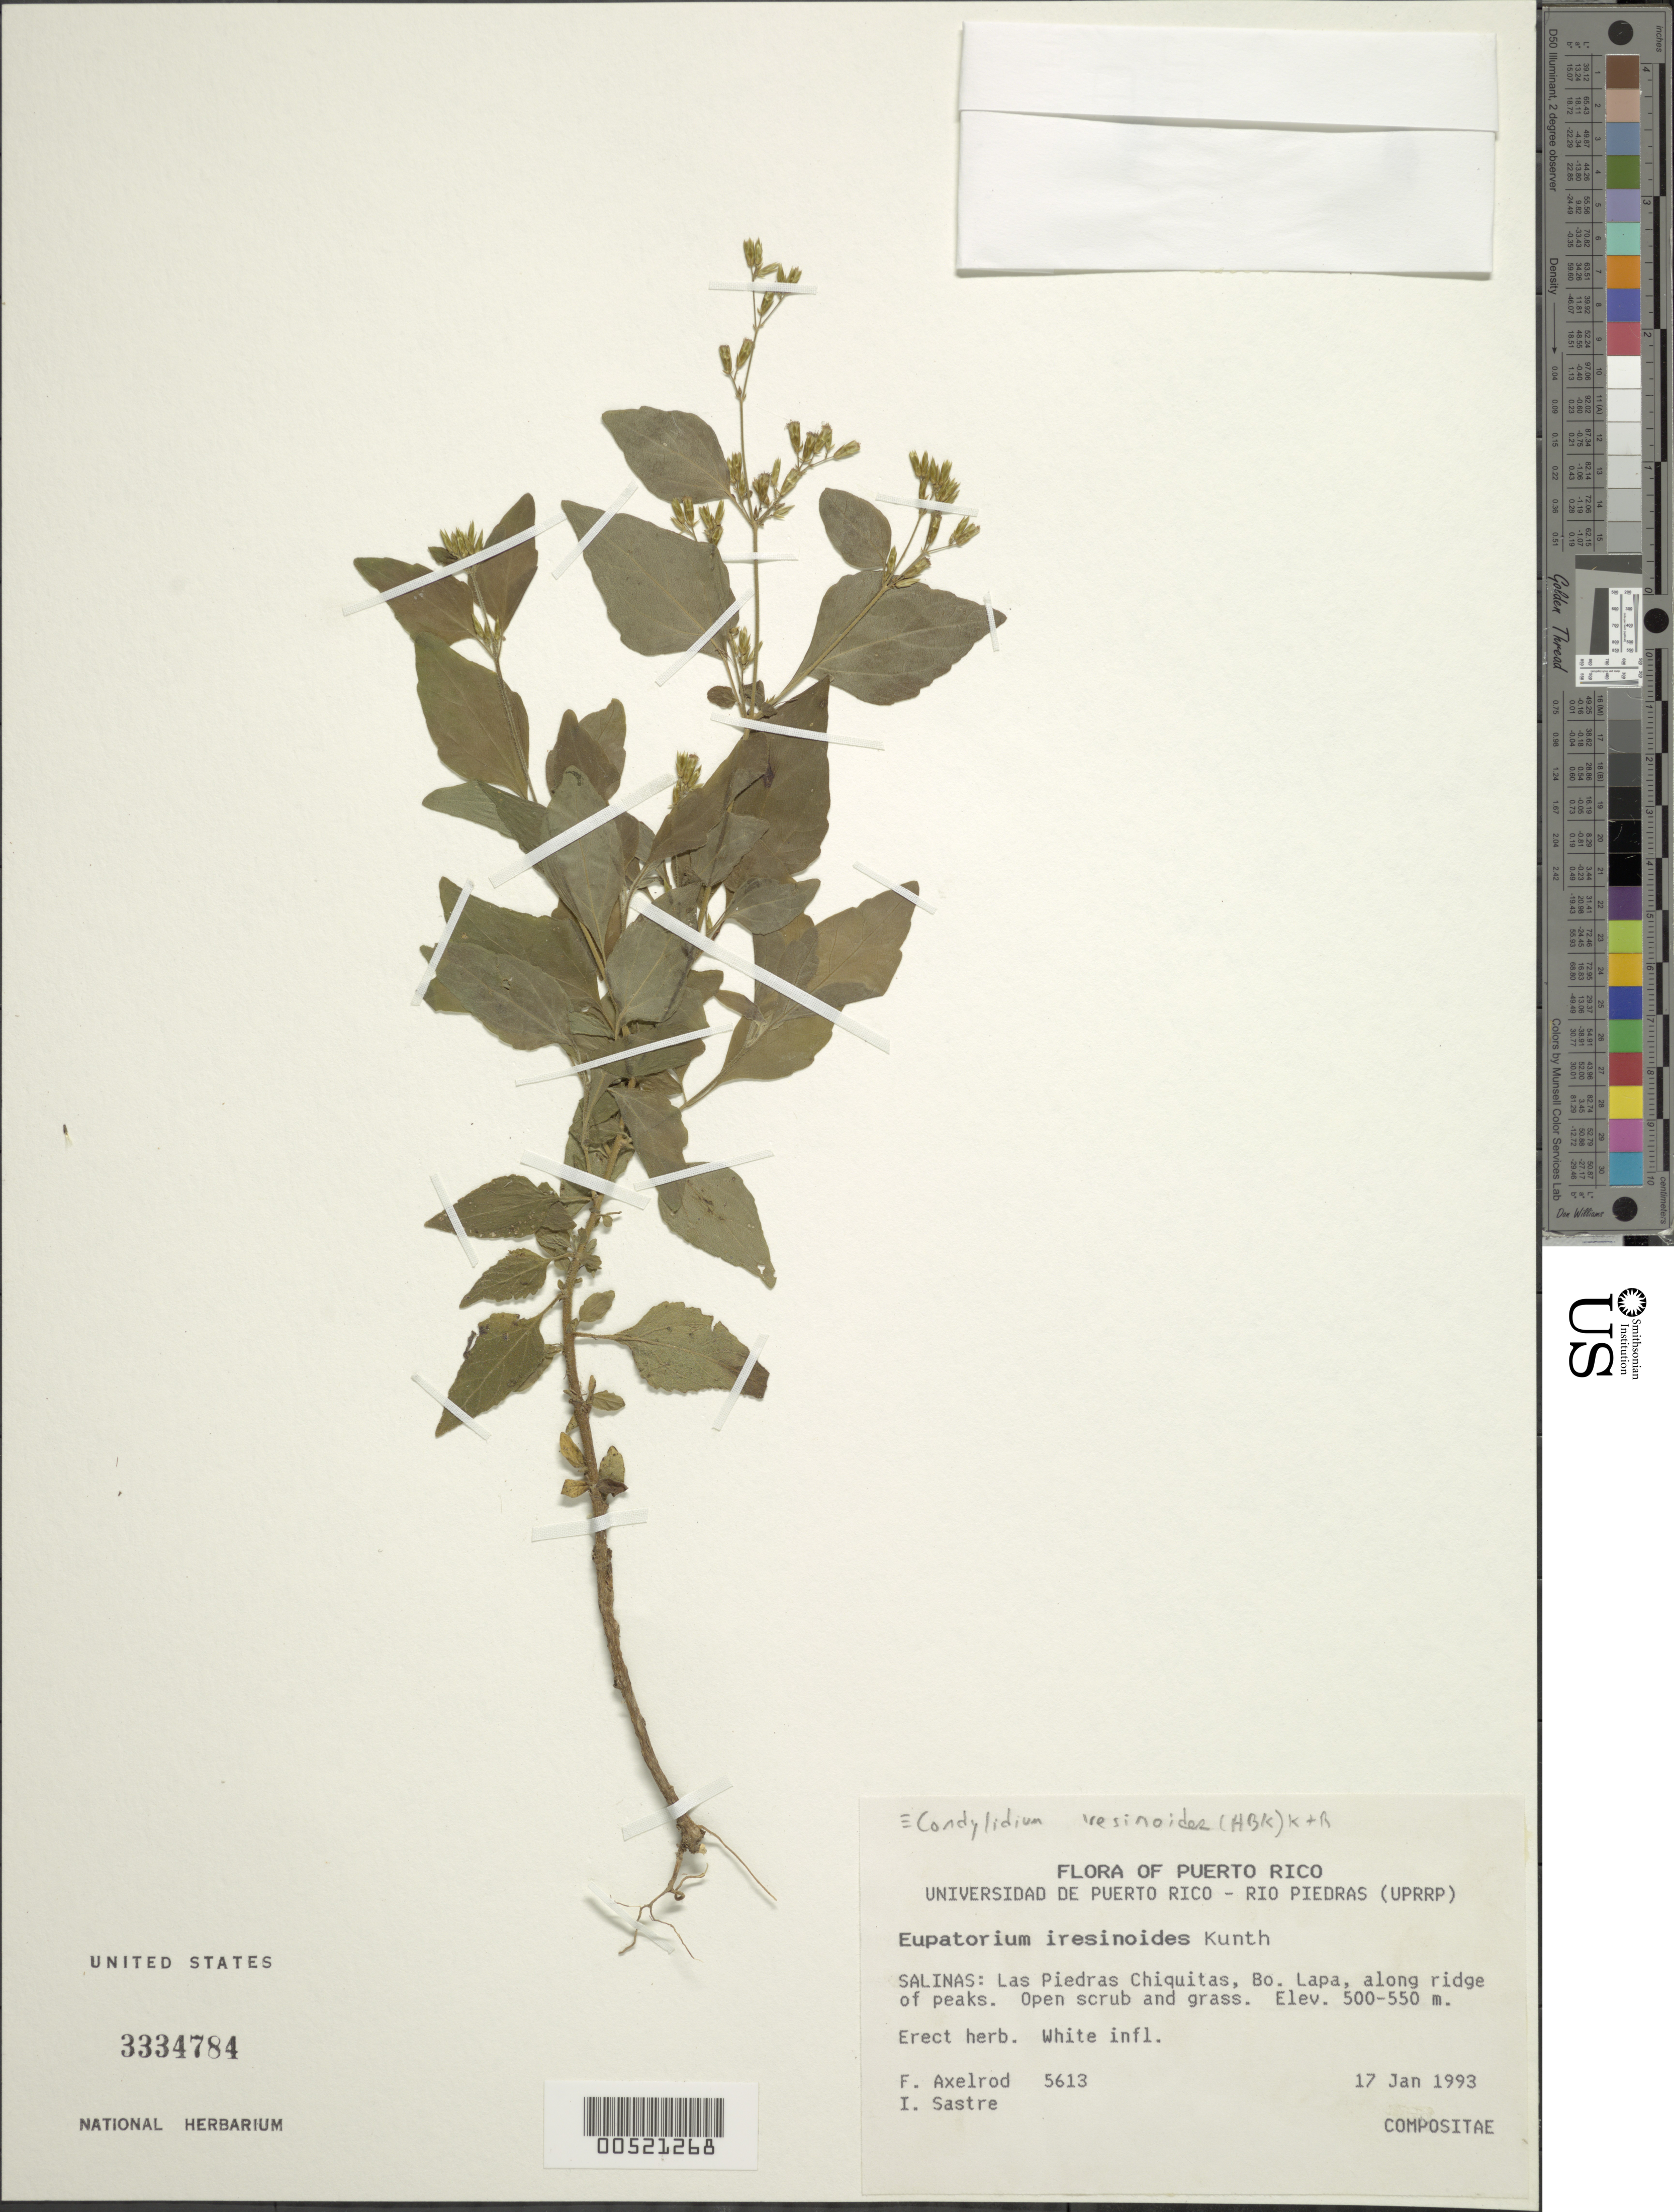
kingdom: Plantae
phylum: Tracheophyta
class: Magnoliopsida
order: Asterales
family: Asteraceae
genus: Condylidium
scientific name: Condylidium iresinoides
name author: (Kunth) R.M. King & H. Rob.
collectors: F. S. Axelrod & I. Sastre-de Jesús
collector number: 5613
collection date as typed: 17 Jan 1993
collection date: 1993-01-17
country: Puerto Rico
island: Greater Antilles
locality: Salinas: Las Piedras Chiquitas, Bo. Lapa, along ridge of peaks.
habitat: Open scrub and grass.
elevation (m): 500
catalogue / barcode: US 3334784